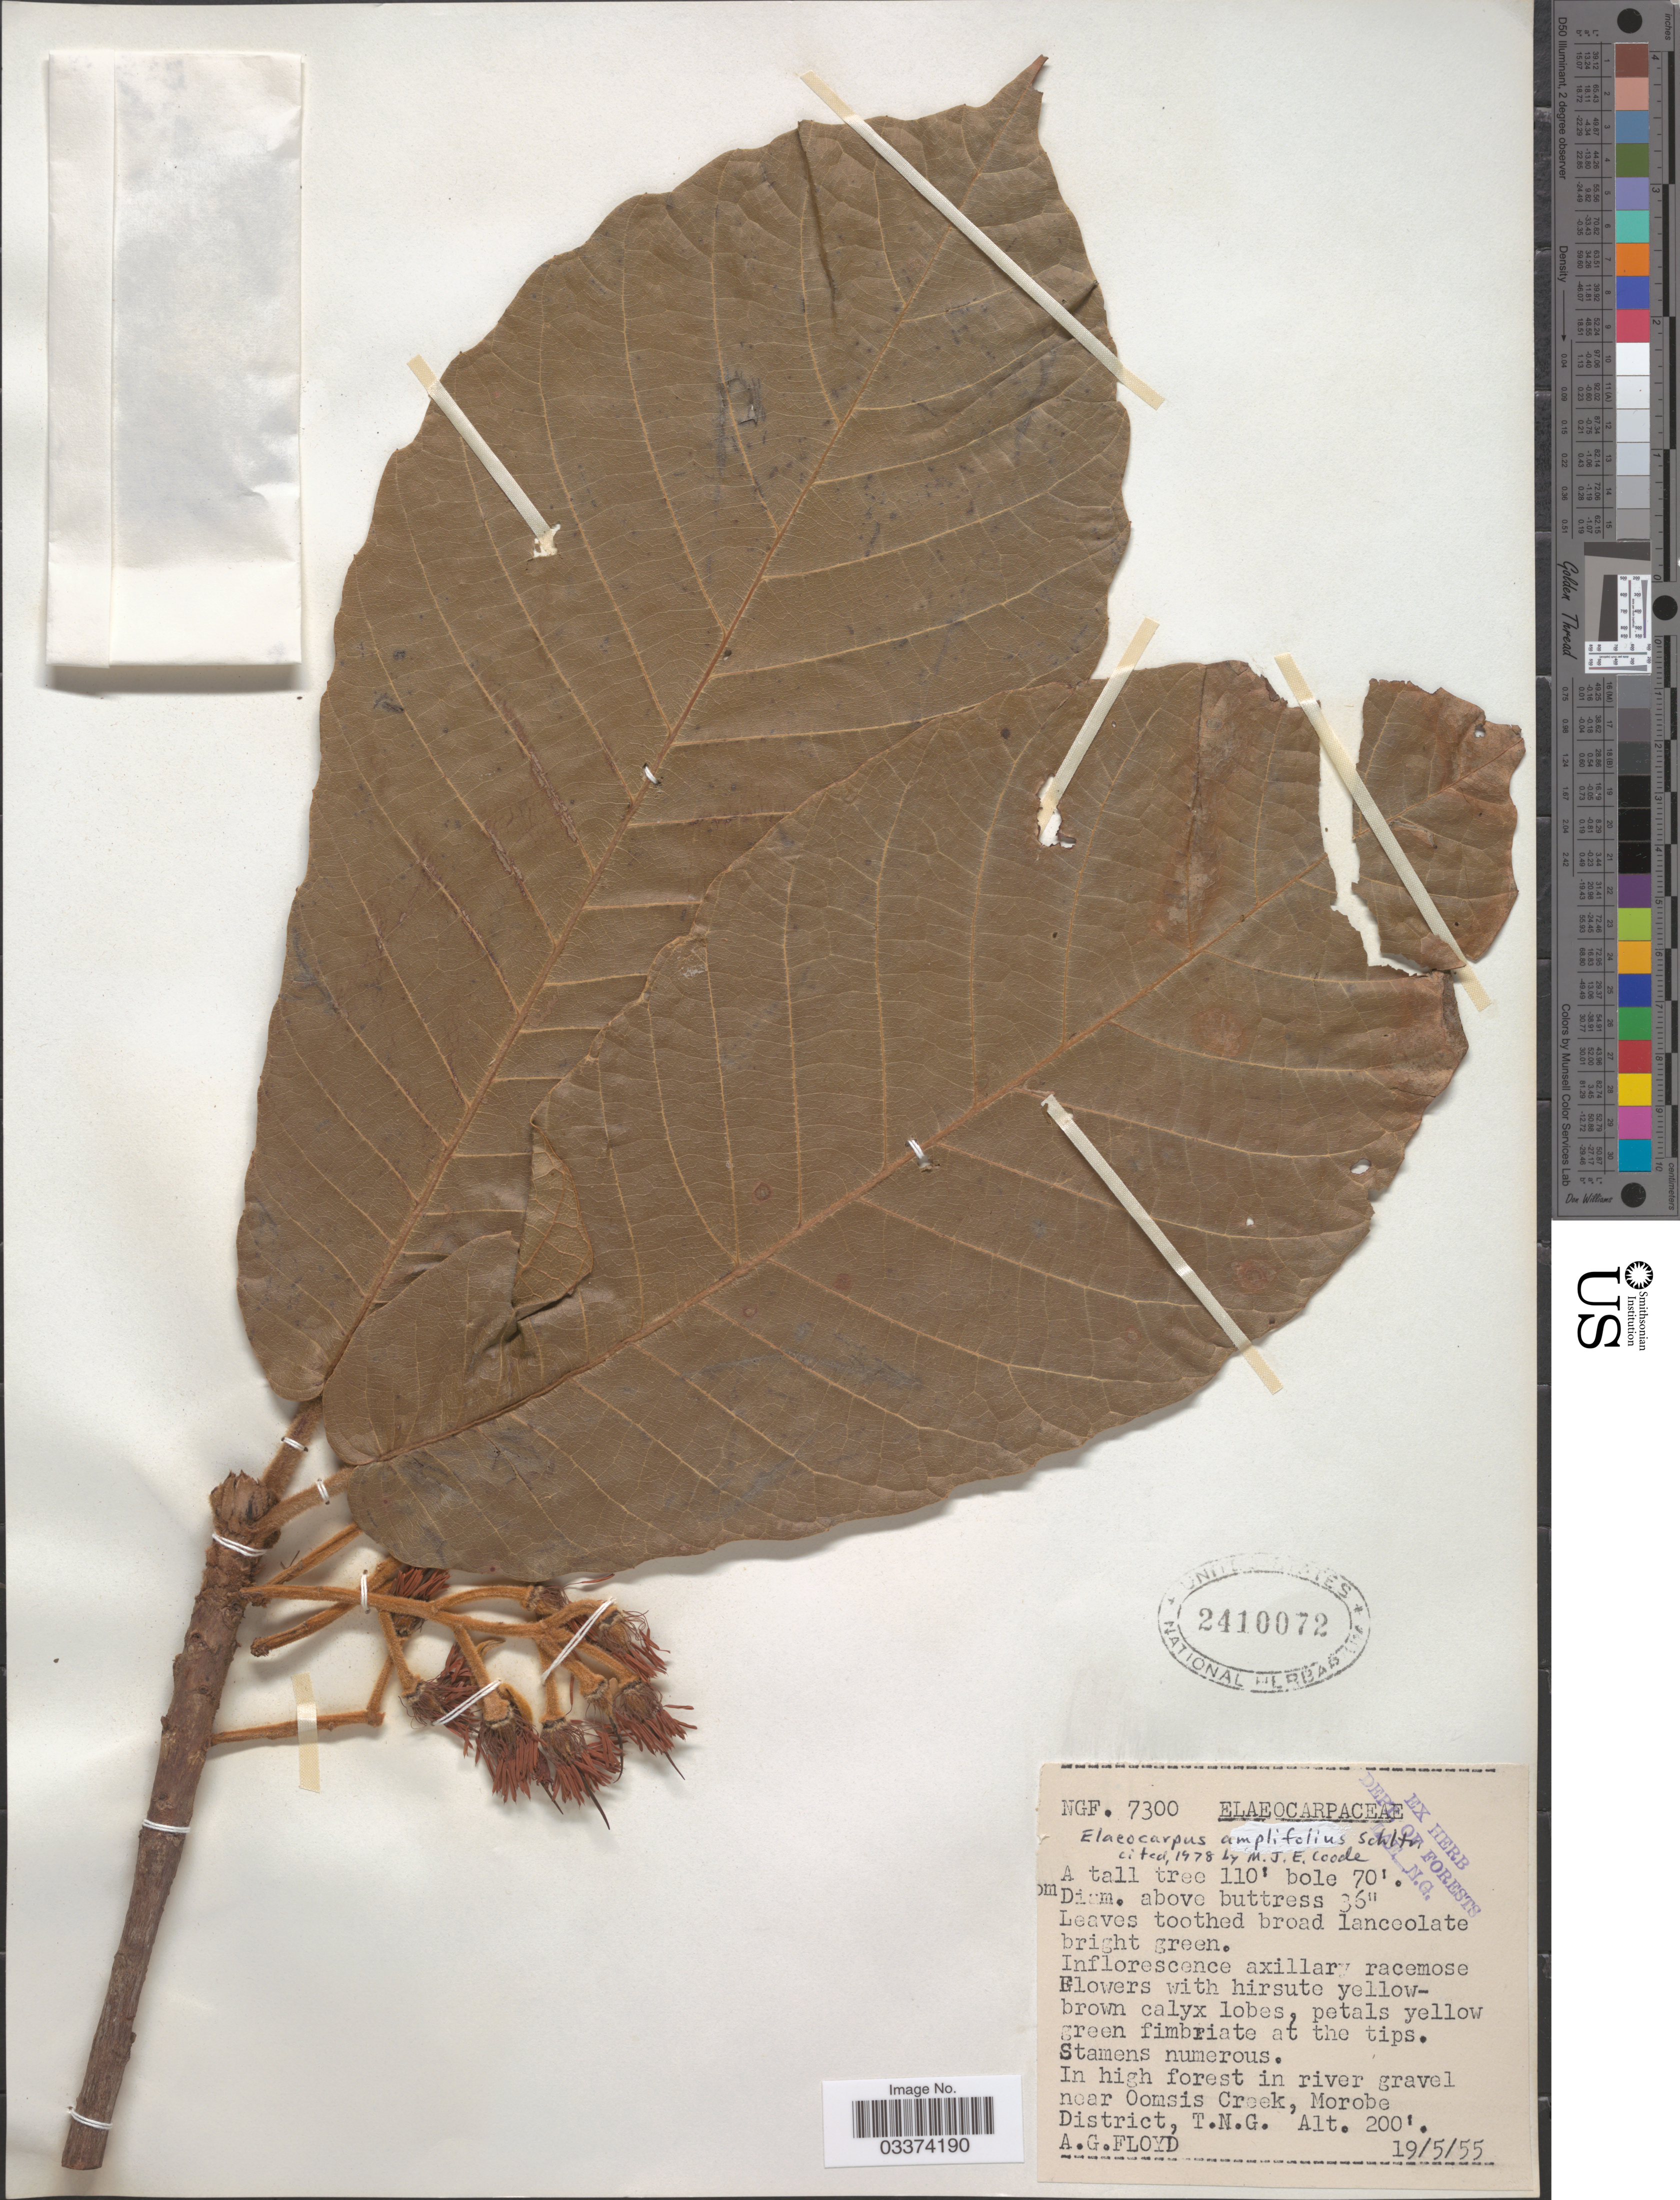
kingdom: Plantae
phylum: Tracheophyta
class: Magnoliopsida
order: Oxalidales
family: Elaeocarpaceae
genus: Elaeocarpus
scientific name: Elaeocarpus amplifolius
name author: Schltr.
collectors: A. G. Floyd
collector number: NGF 7300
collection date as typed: Transcribed d/m/y: 19/5/55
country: Papua New Guinea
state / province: Morobe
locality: Near Oomsis Creek, Morobe District, T.N.G.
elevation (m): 61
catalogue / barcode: US 2410072